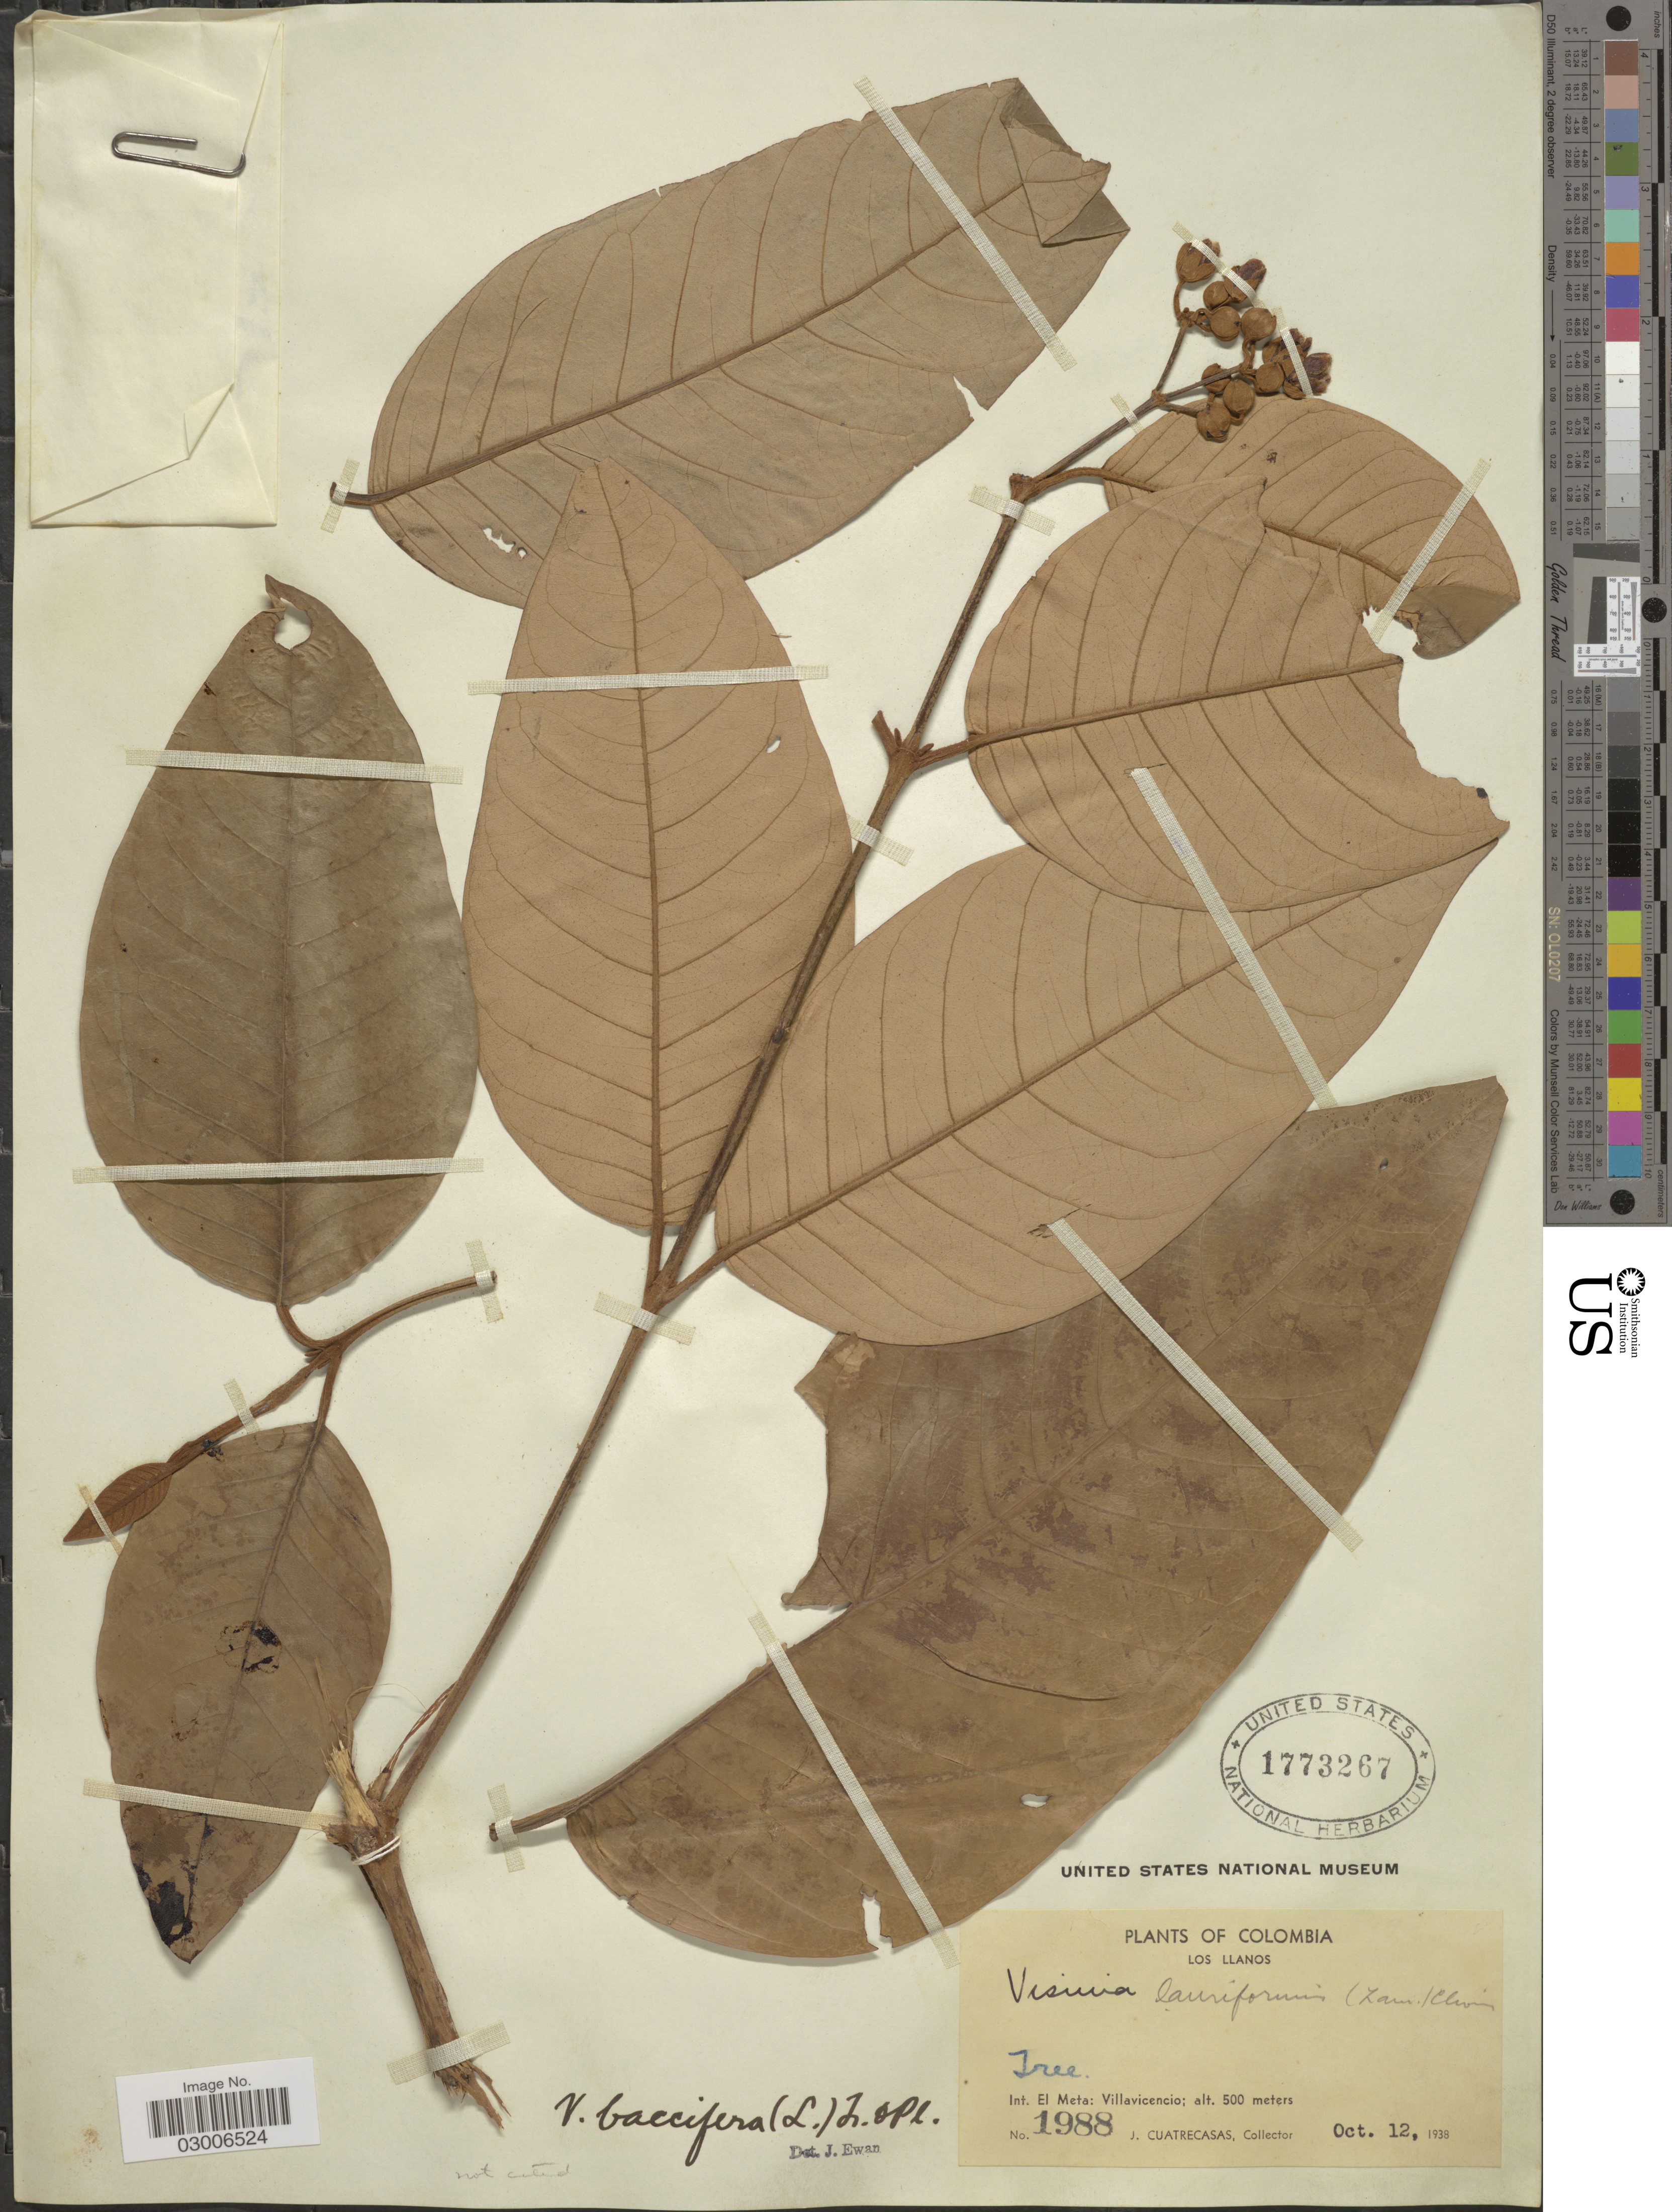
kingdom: Plantae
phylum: Tracheophyta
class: Magnoliopsida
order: Malpighiales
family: Hypericaceae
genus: Vismia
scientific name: Vismia baccifera subsp. baccifera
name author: (L.) Triana & Planch.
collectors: J. Cuatrecasas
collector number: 1988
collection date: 1938-10-12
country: Colombia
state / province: Meta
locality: Los Llanos, Int. El Meta: Villavicencio.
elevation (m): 500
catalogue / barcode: US 1773267